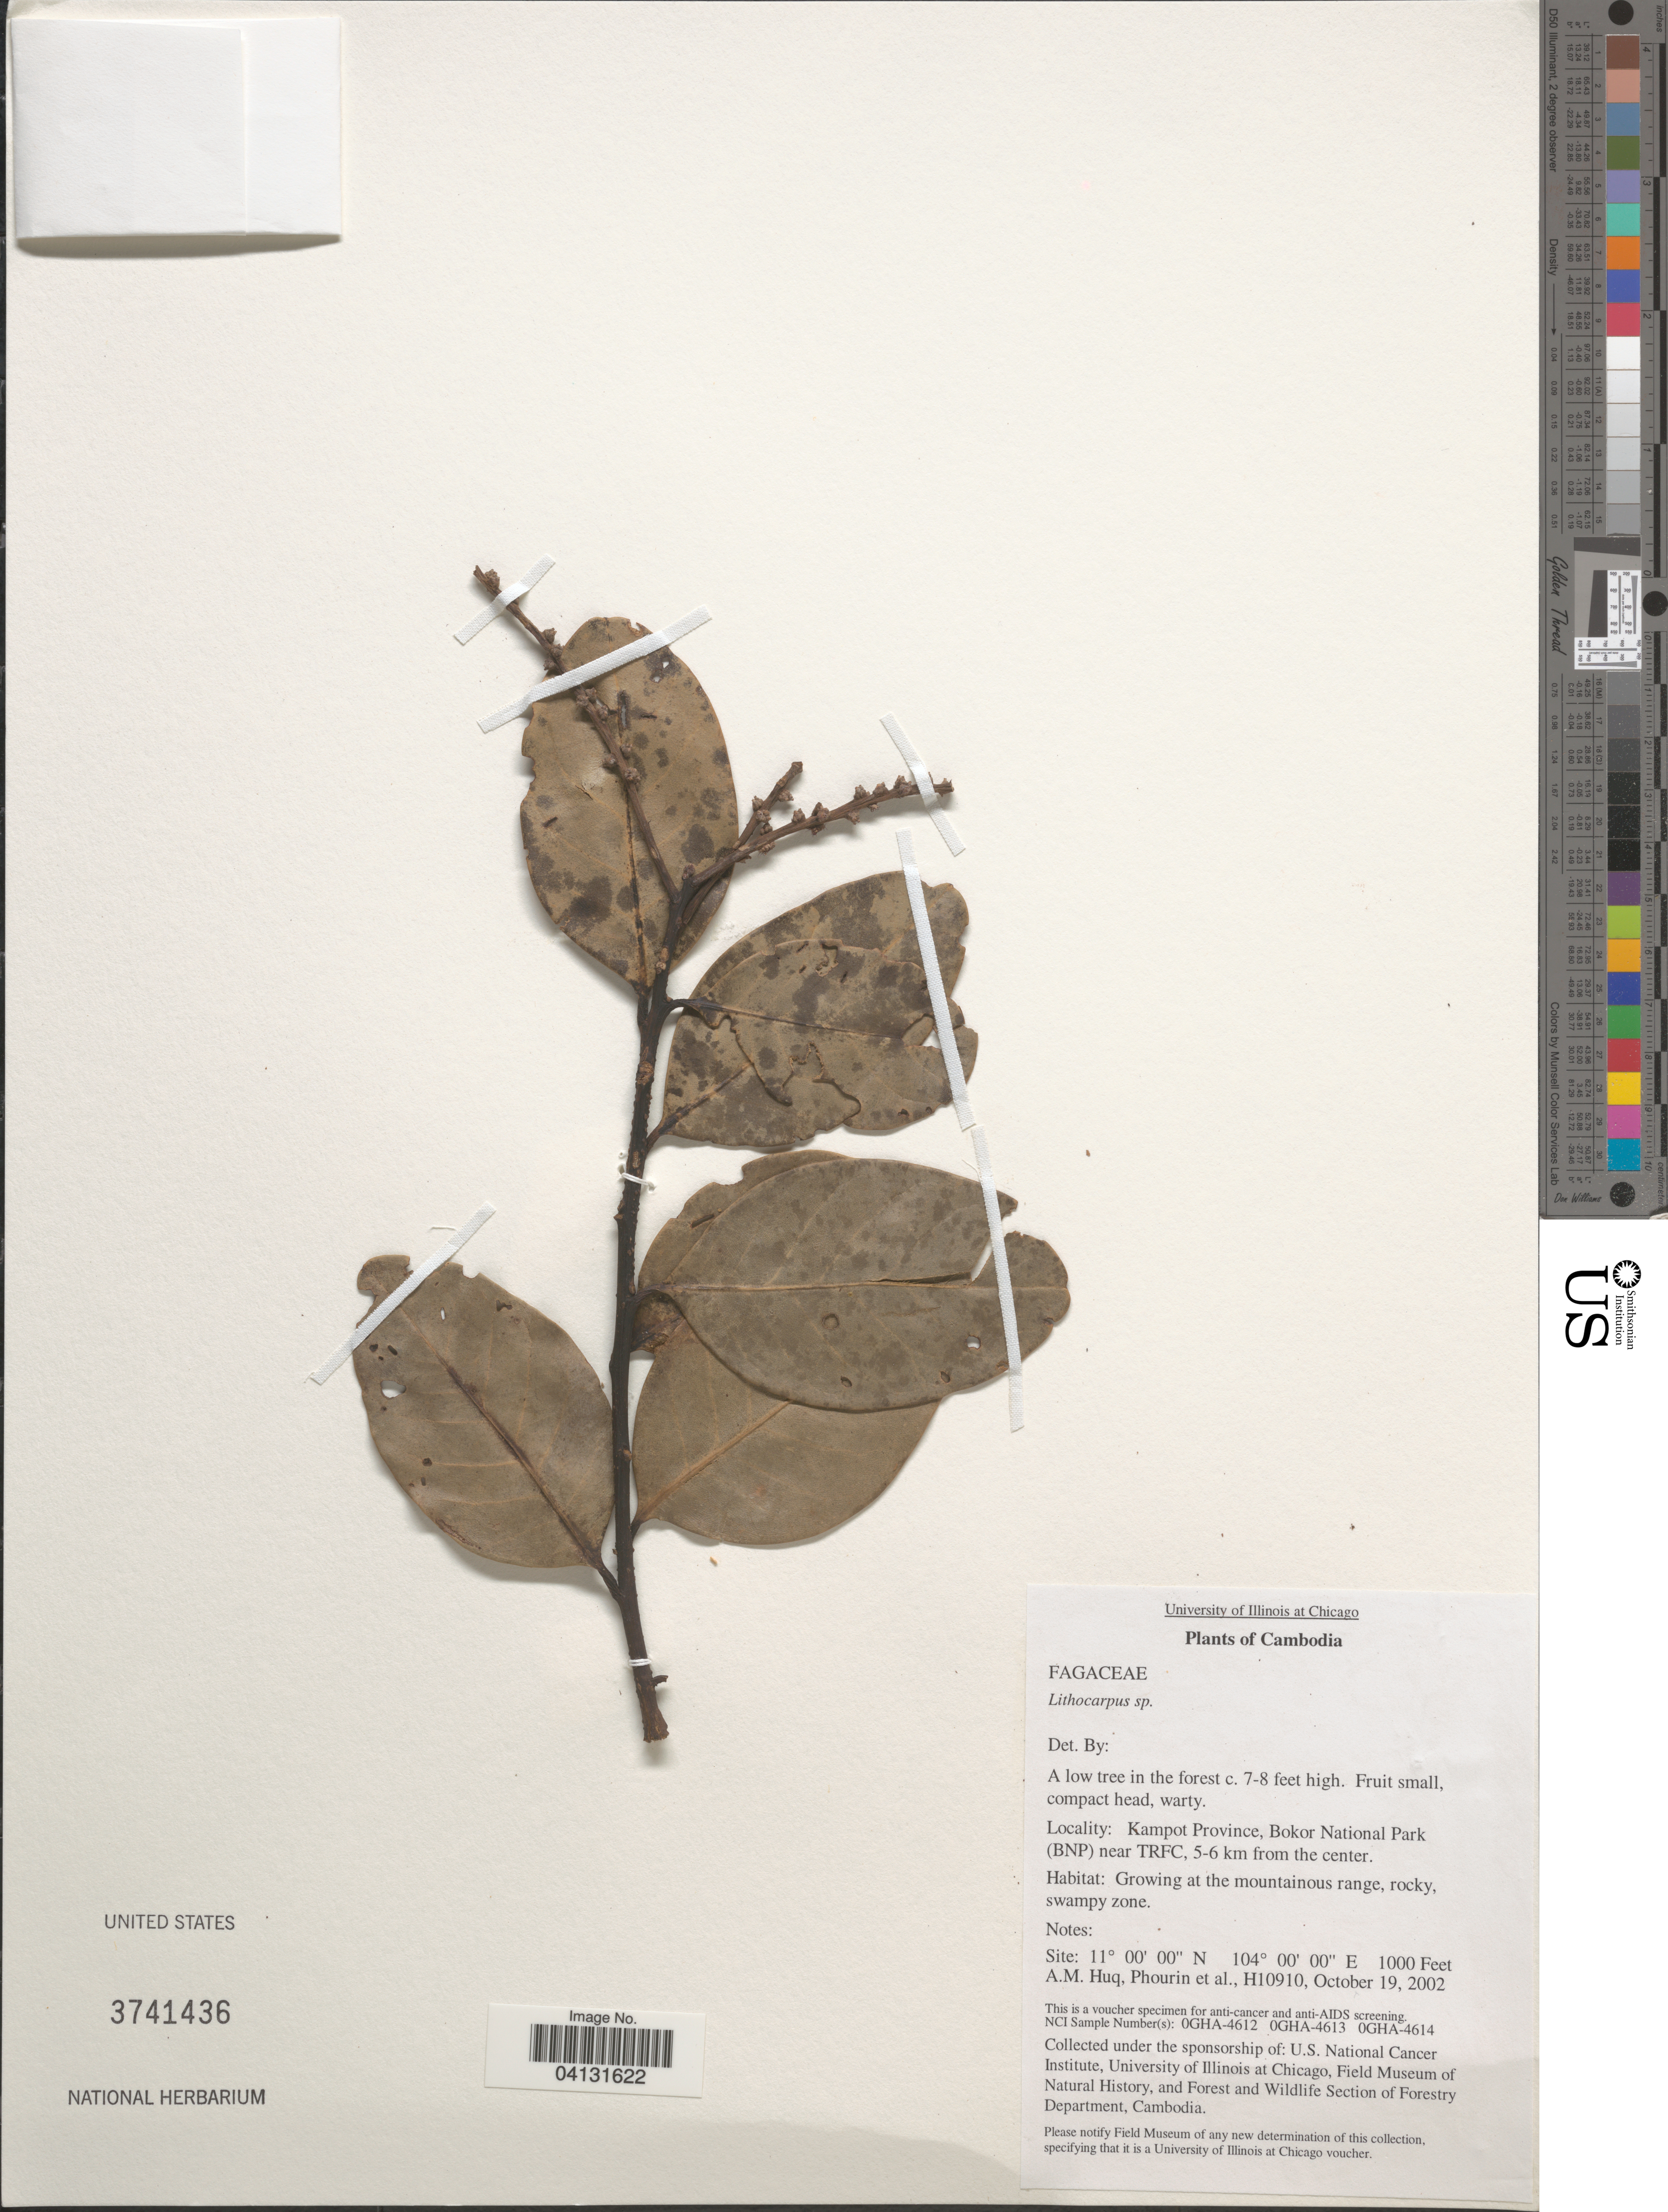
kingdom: Plantae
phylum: Tracheophyta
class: Magnoliopsida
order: Fagales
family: Fagaceae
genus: Lithocarpus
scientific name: Lithocarpus sp.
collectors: A. M. Huq, -- Phourin & et al.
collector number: H10910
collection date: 2002-10-19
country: Cambodia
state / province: Kâmpât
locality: Kampot Province, Bokor National Park (BNP) near TRFC, 5-6 km from the center.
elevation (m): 305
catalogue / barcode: US 3741436